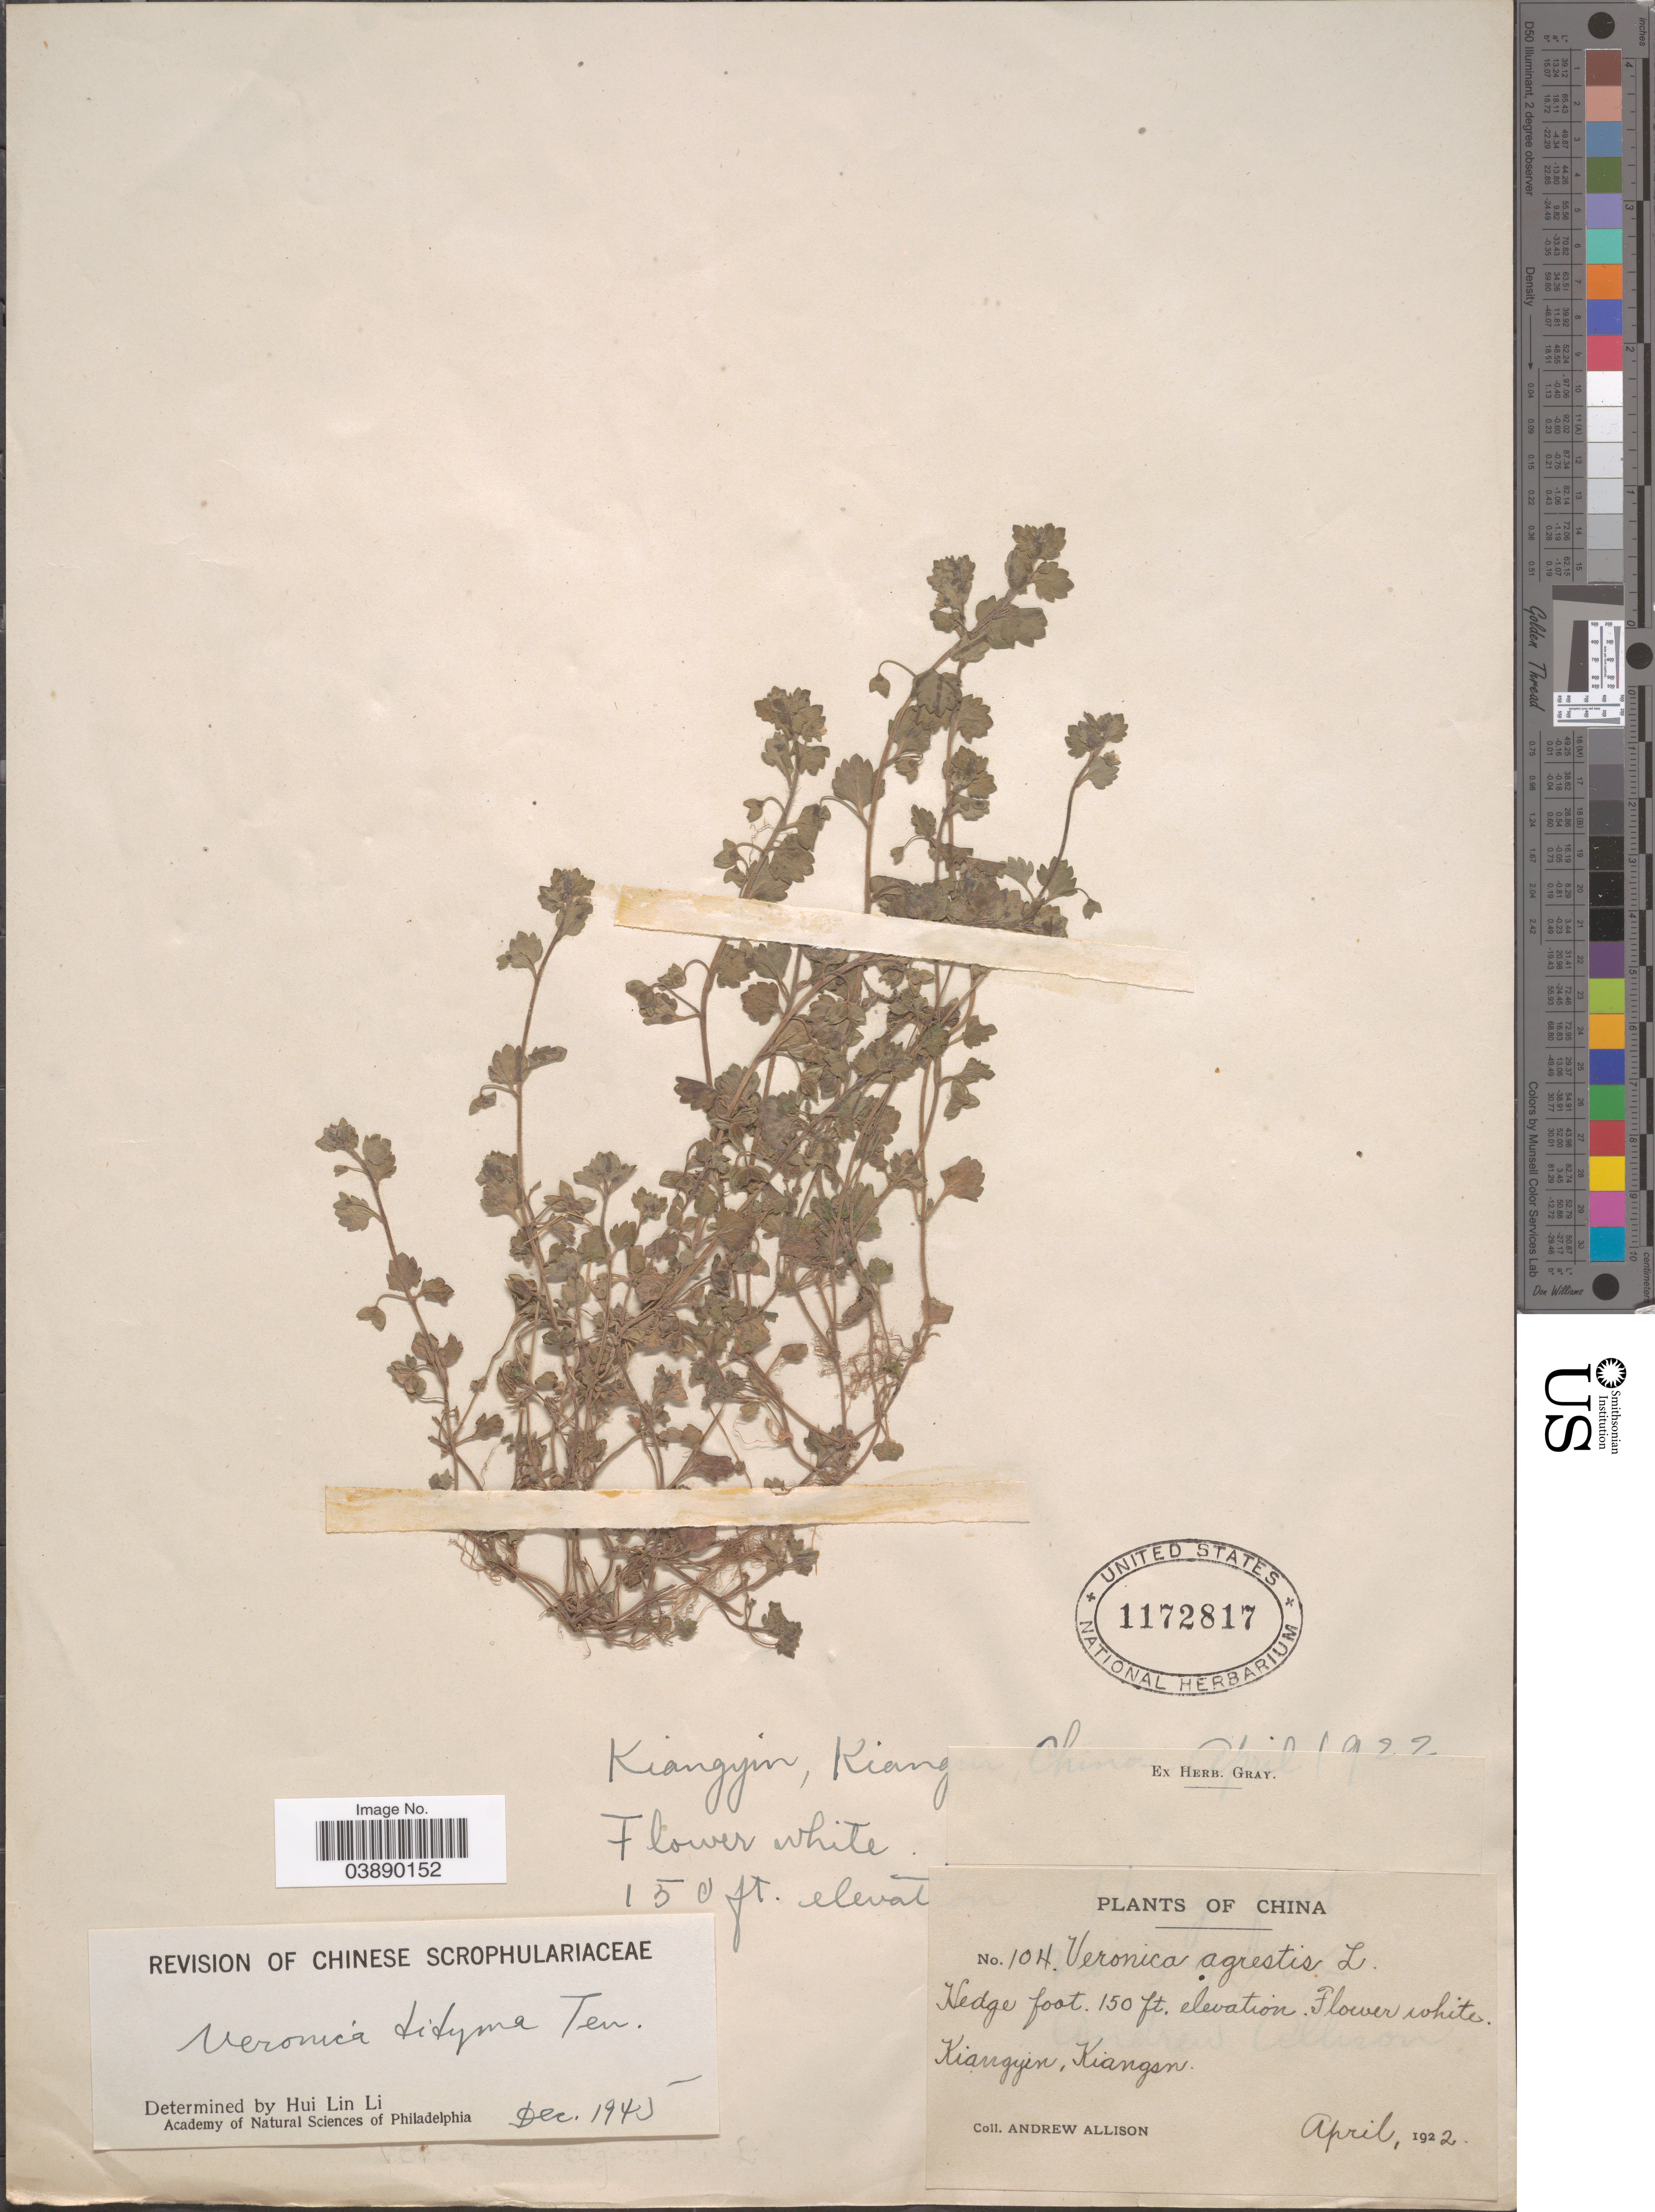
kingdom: Plantae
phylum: Tracheophyta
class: Magnoliopsida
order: Lamiales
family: Plantaginaceae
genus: Veronica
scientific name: Veronica didyma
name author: Ten.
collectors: A. Allison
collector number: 104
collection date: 1922-04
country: China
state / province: Jiangsu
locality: Kiangyin, Kiangsu.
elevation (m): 46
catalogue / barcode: US 1172817